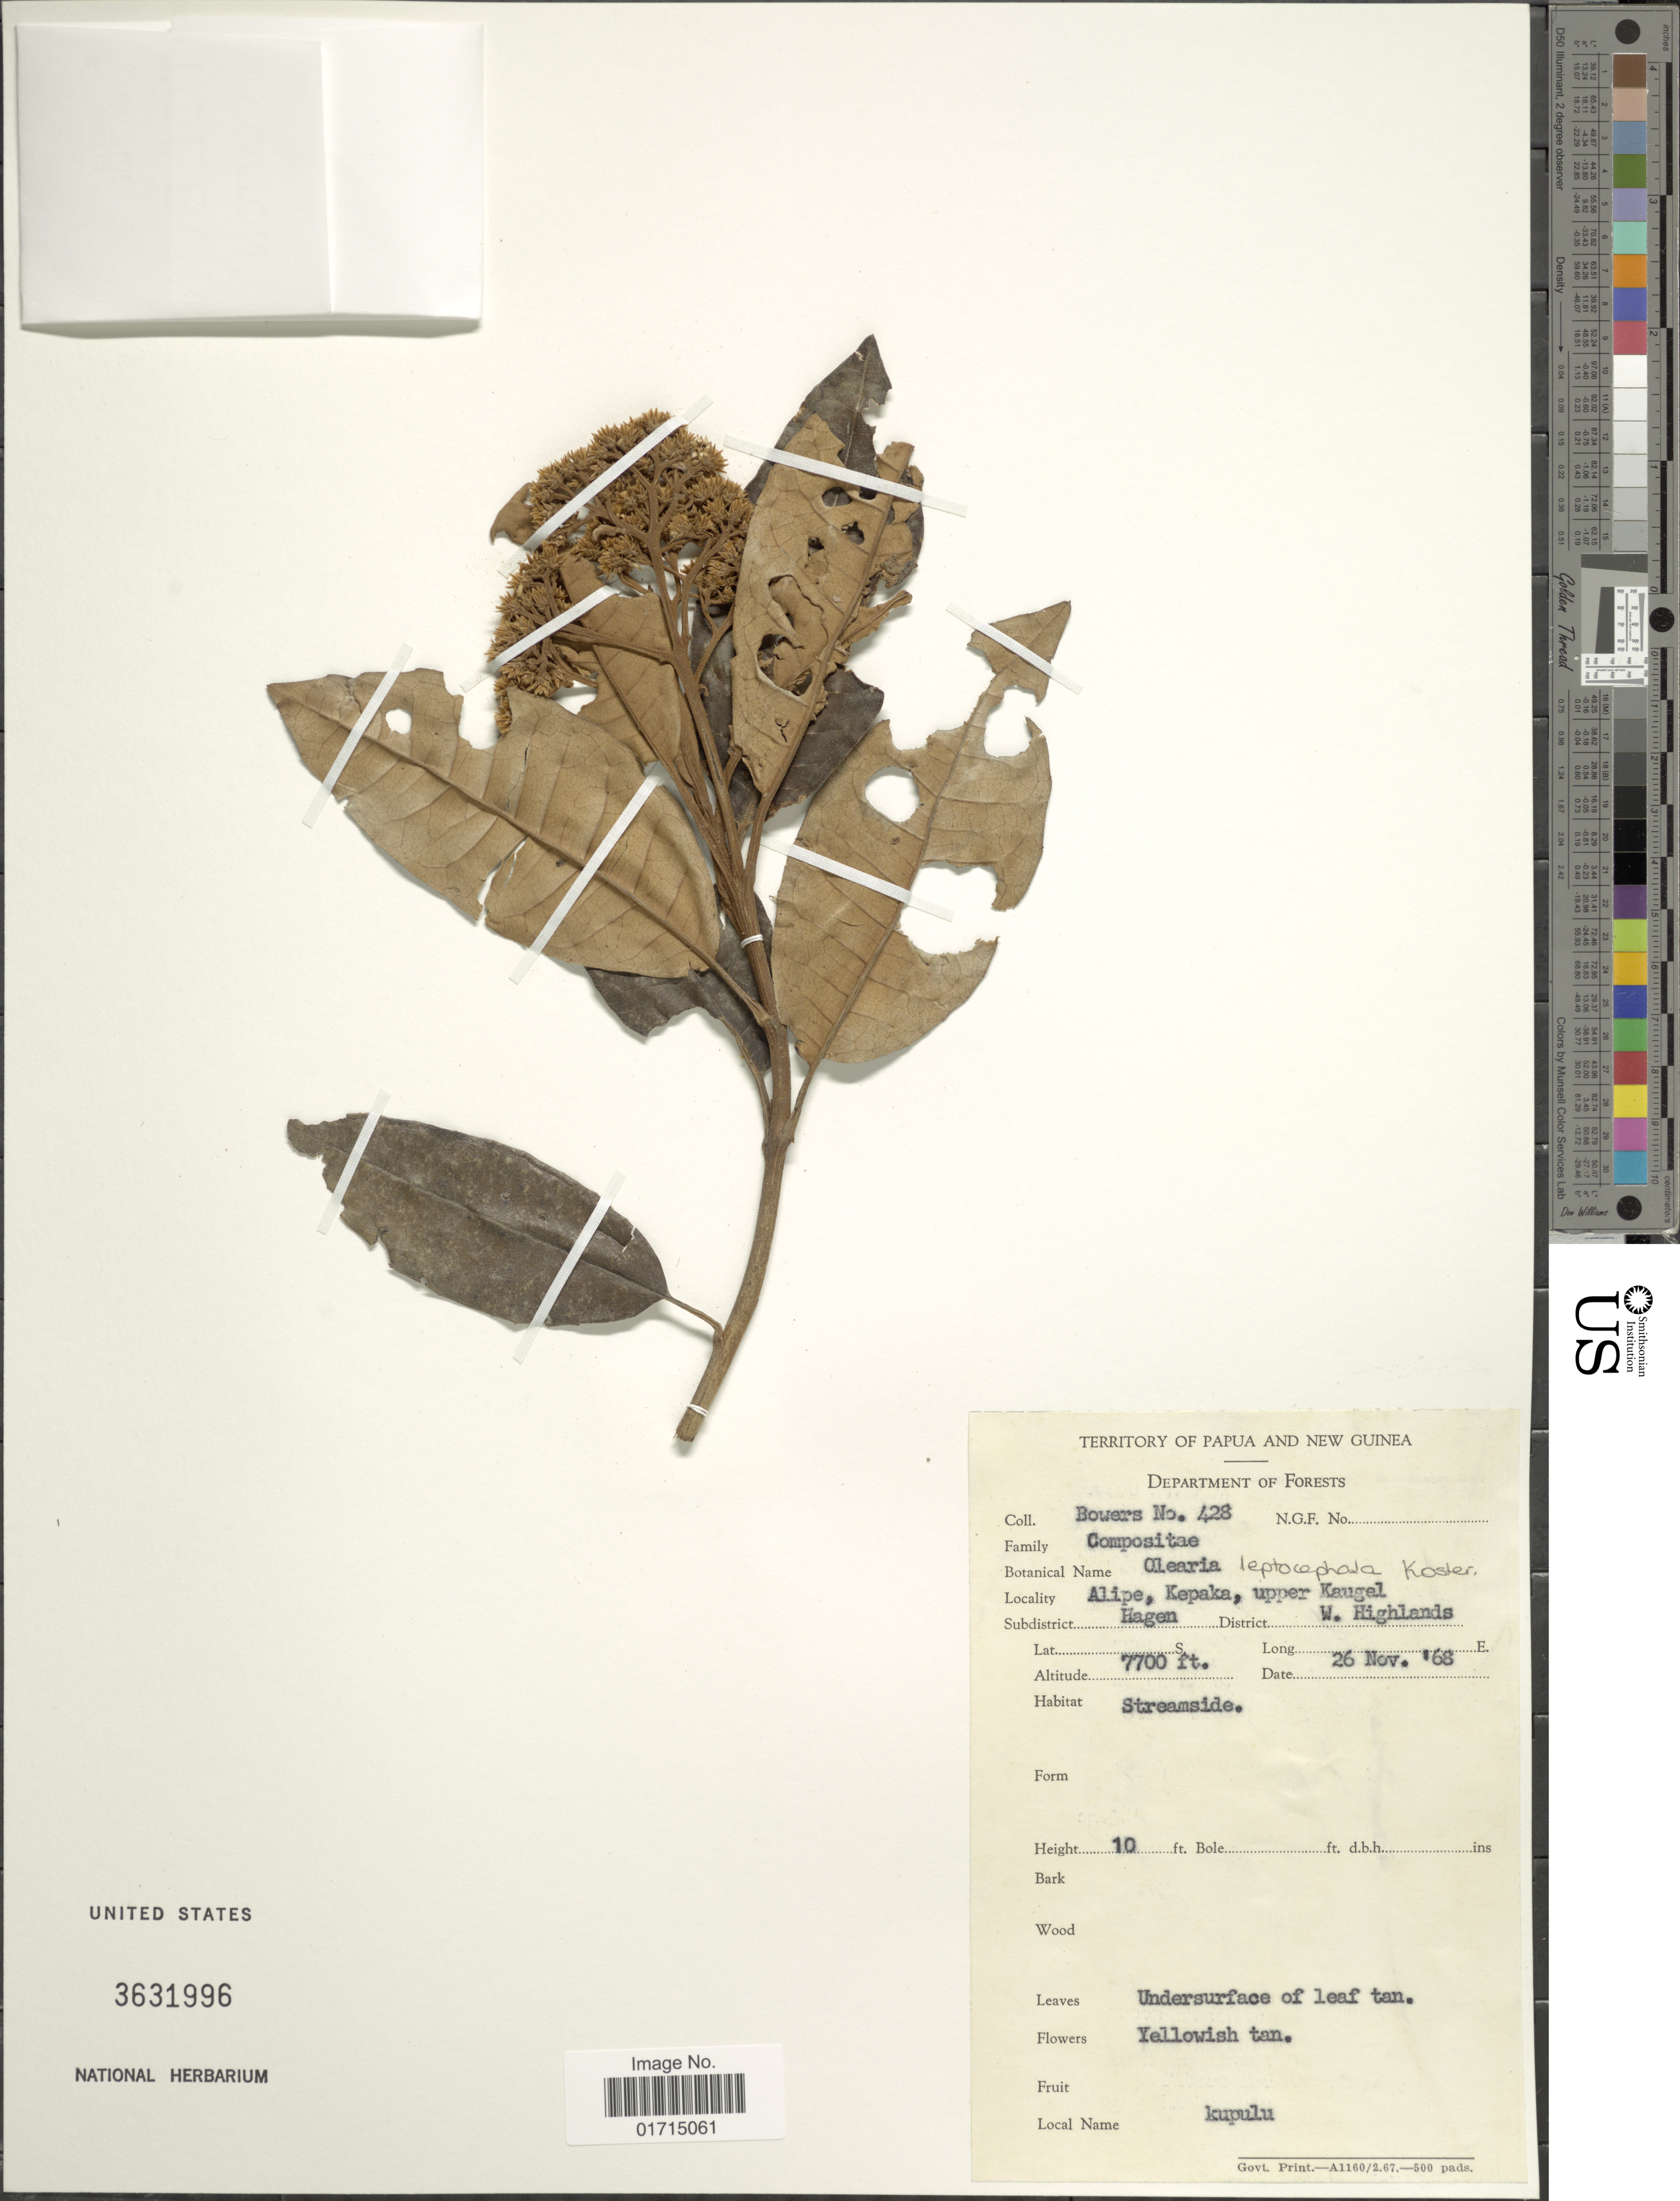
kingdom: Plantae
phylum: Tracheophyta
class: Magnoliopsida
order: Asterales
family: Asteraceae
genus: Olearia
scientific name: Olearia leptocephala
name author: J. Kost.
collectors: -. Bowers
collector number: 428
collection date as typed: Transcribed d/m/y: 26/11/68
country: Papua New Guinea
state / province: Western Highlands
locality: Papua and New Guinea. Alipe, Kepaka, upper Kaugel. Subdistrict Hagen. District W. Highlands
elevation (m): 2347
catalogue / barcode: US 3631996